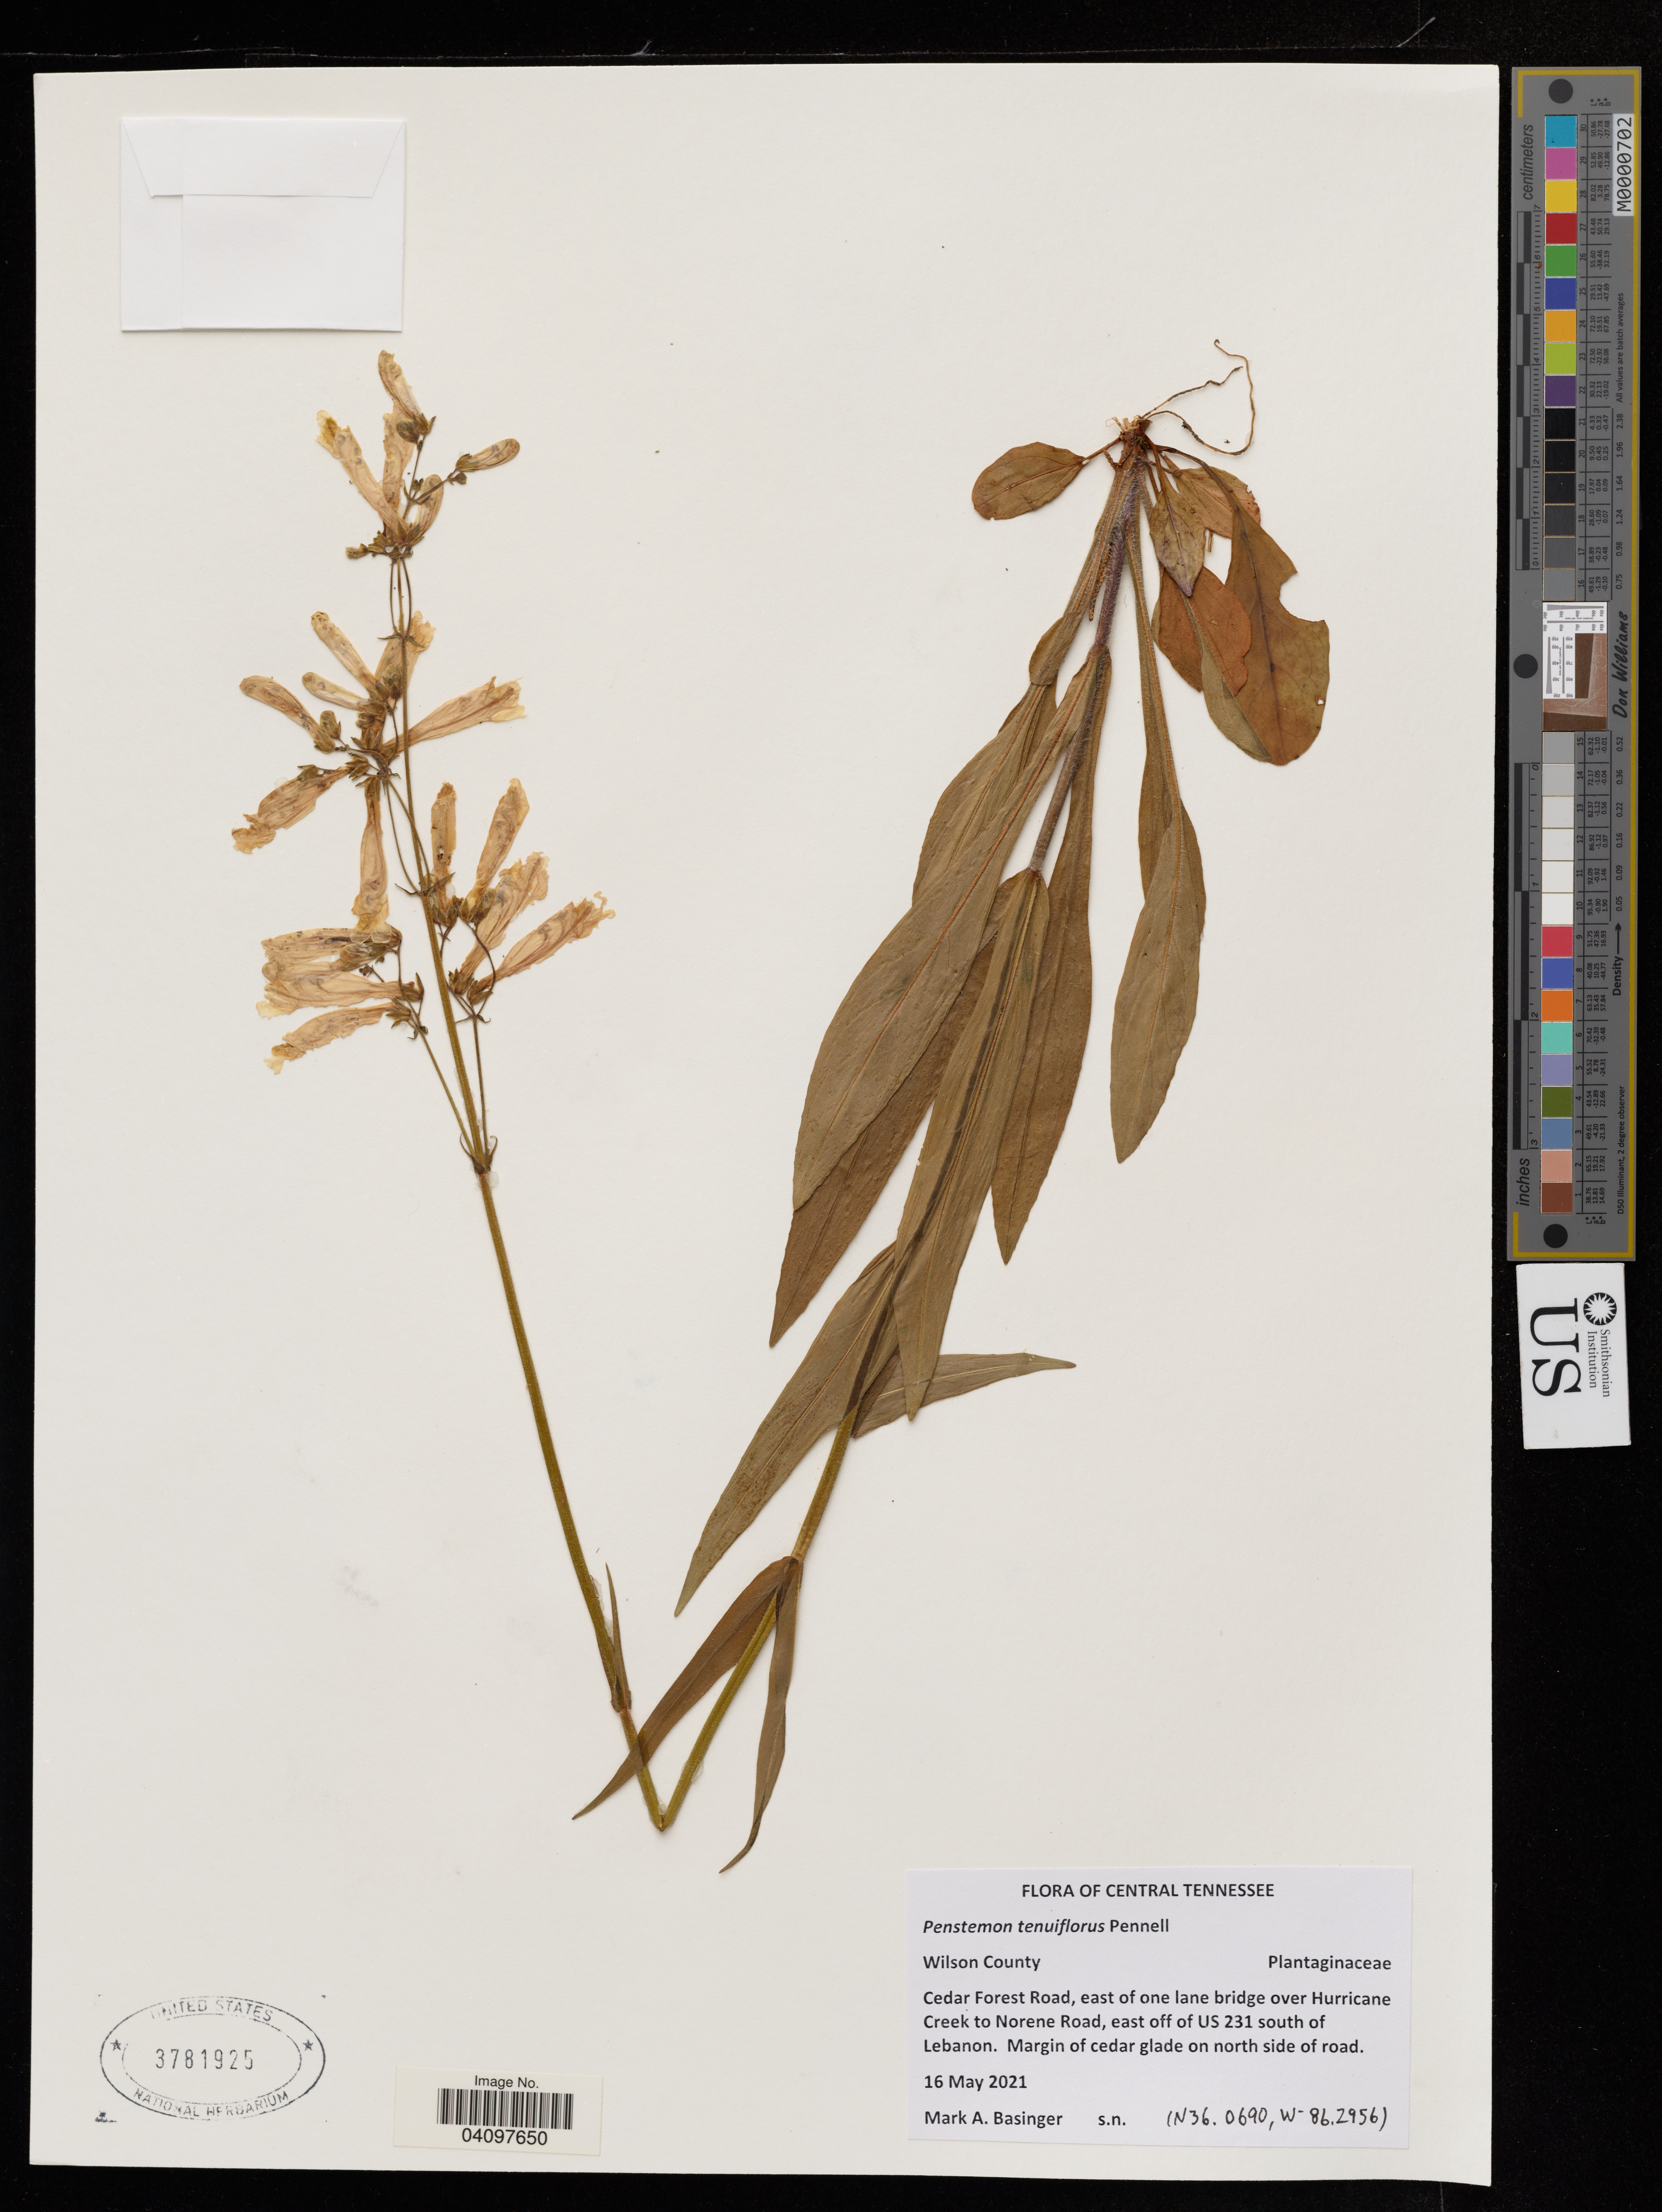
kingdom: Plantae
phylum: Tracheophyta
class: Magnoliopsida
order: Lamiales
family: Plantaginaceae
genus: Penstemon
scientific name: Penstemon tenuiflorus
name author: Pennell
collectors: M. Basinger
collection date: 2021-05-16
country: United States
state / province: Tennessee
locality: Wilson County. Cedar Forest Road, east of one lane bridge over Hurricane Creek to Norene Road, east off of US 231 south of Lebanon. Margin of cedar glade on north side of road.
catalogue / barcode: US 3781925